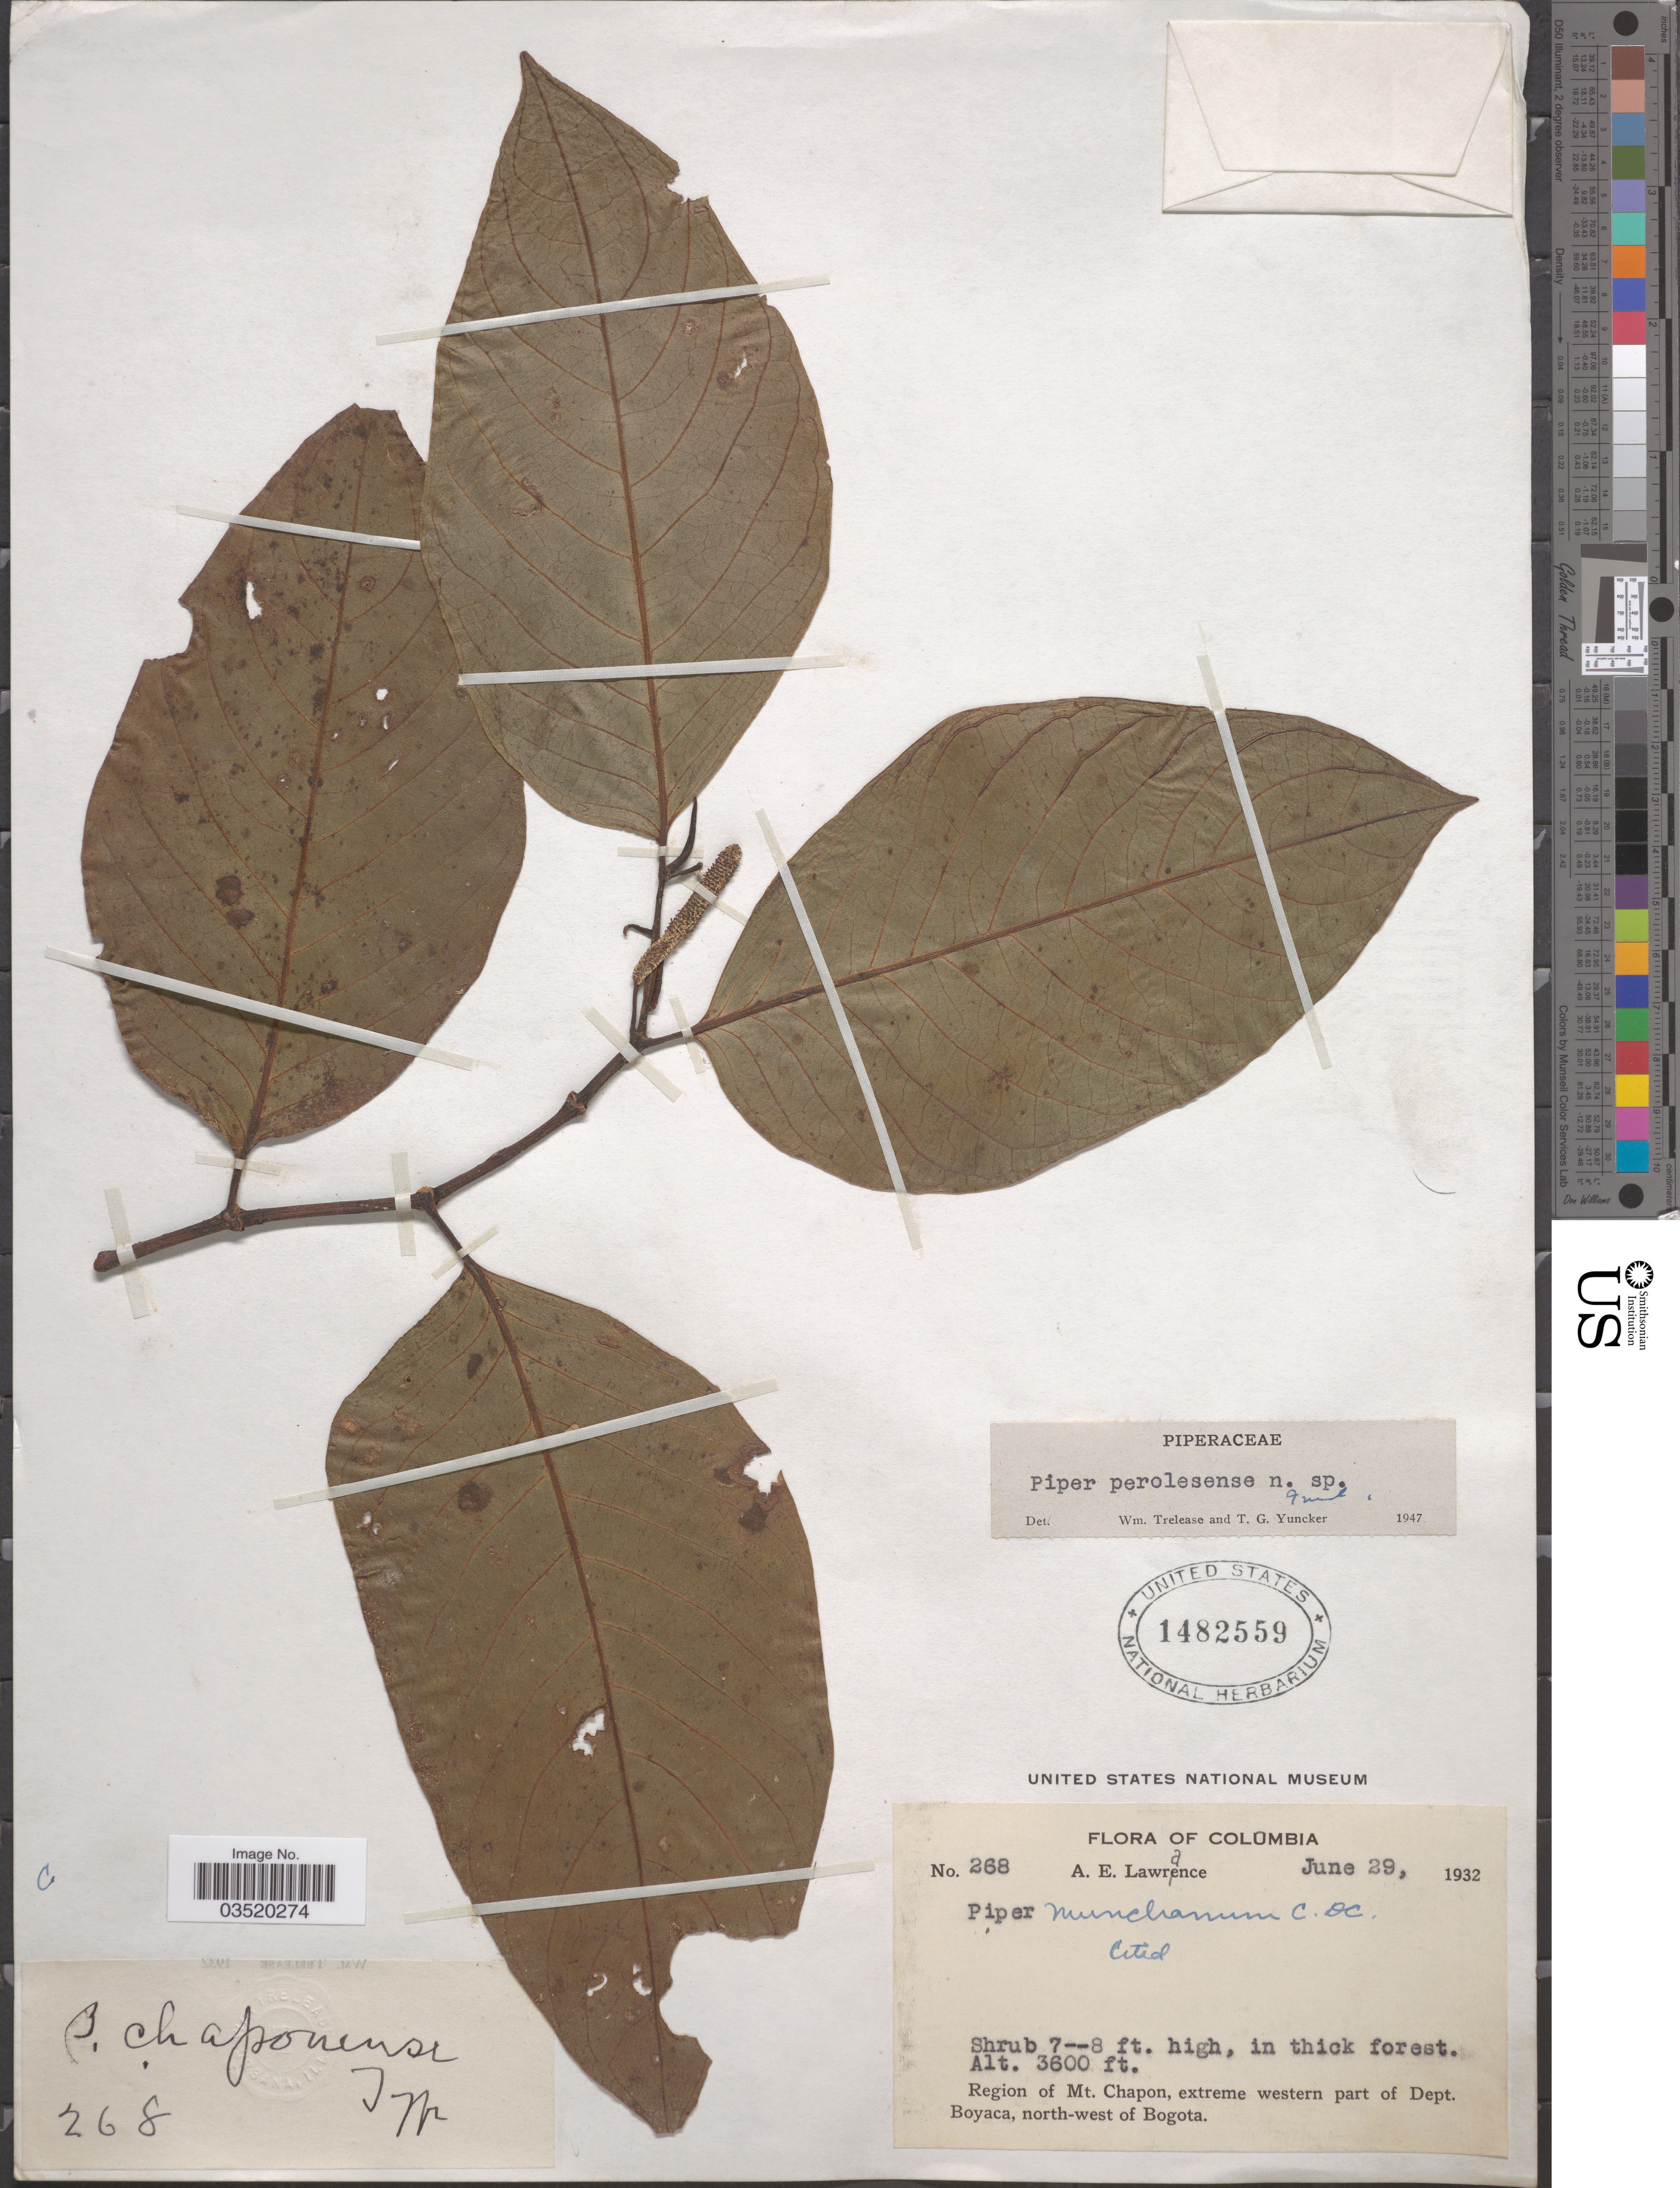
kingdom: Plantae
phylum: Tracheophyta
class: Magnoliopsida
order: Piperales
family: Piperaceae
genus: Piper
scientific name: Piper munchanum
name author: C. DC.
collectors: A. Lawrance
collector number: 268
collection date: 1931-06-29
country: Colombia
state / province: Boyacá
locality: Region of Mt. Chapon, extreme western part of Dept. Boyaca, north-west of Bogota.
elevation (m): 1097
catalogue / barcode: US 1482559